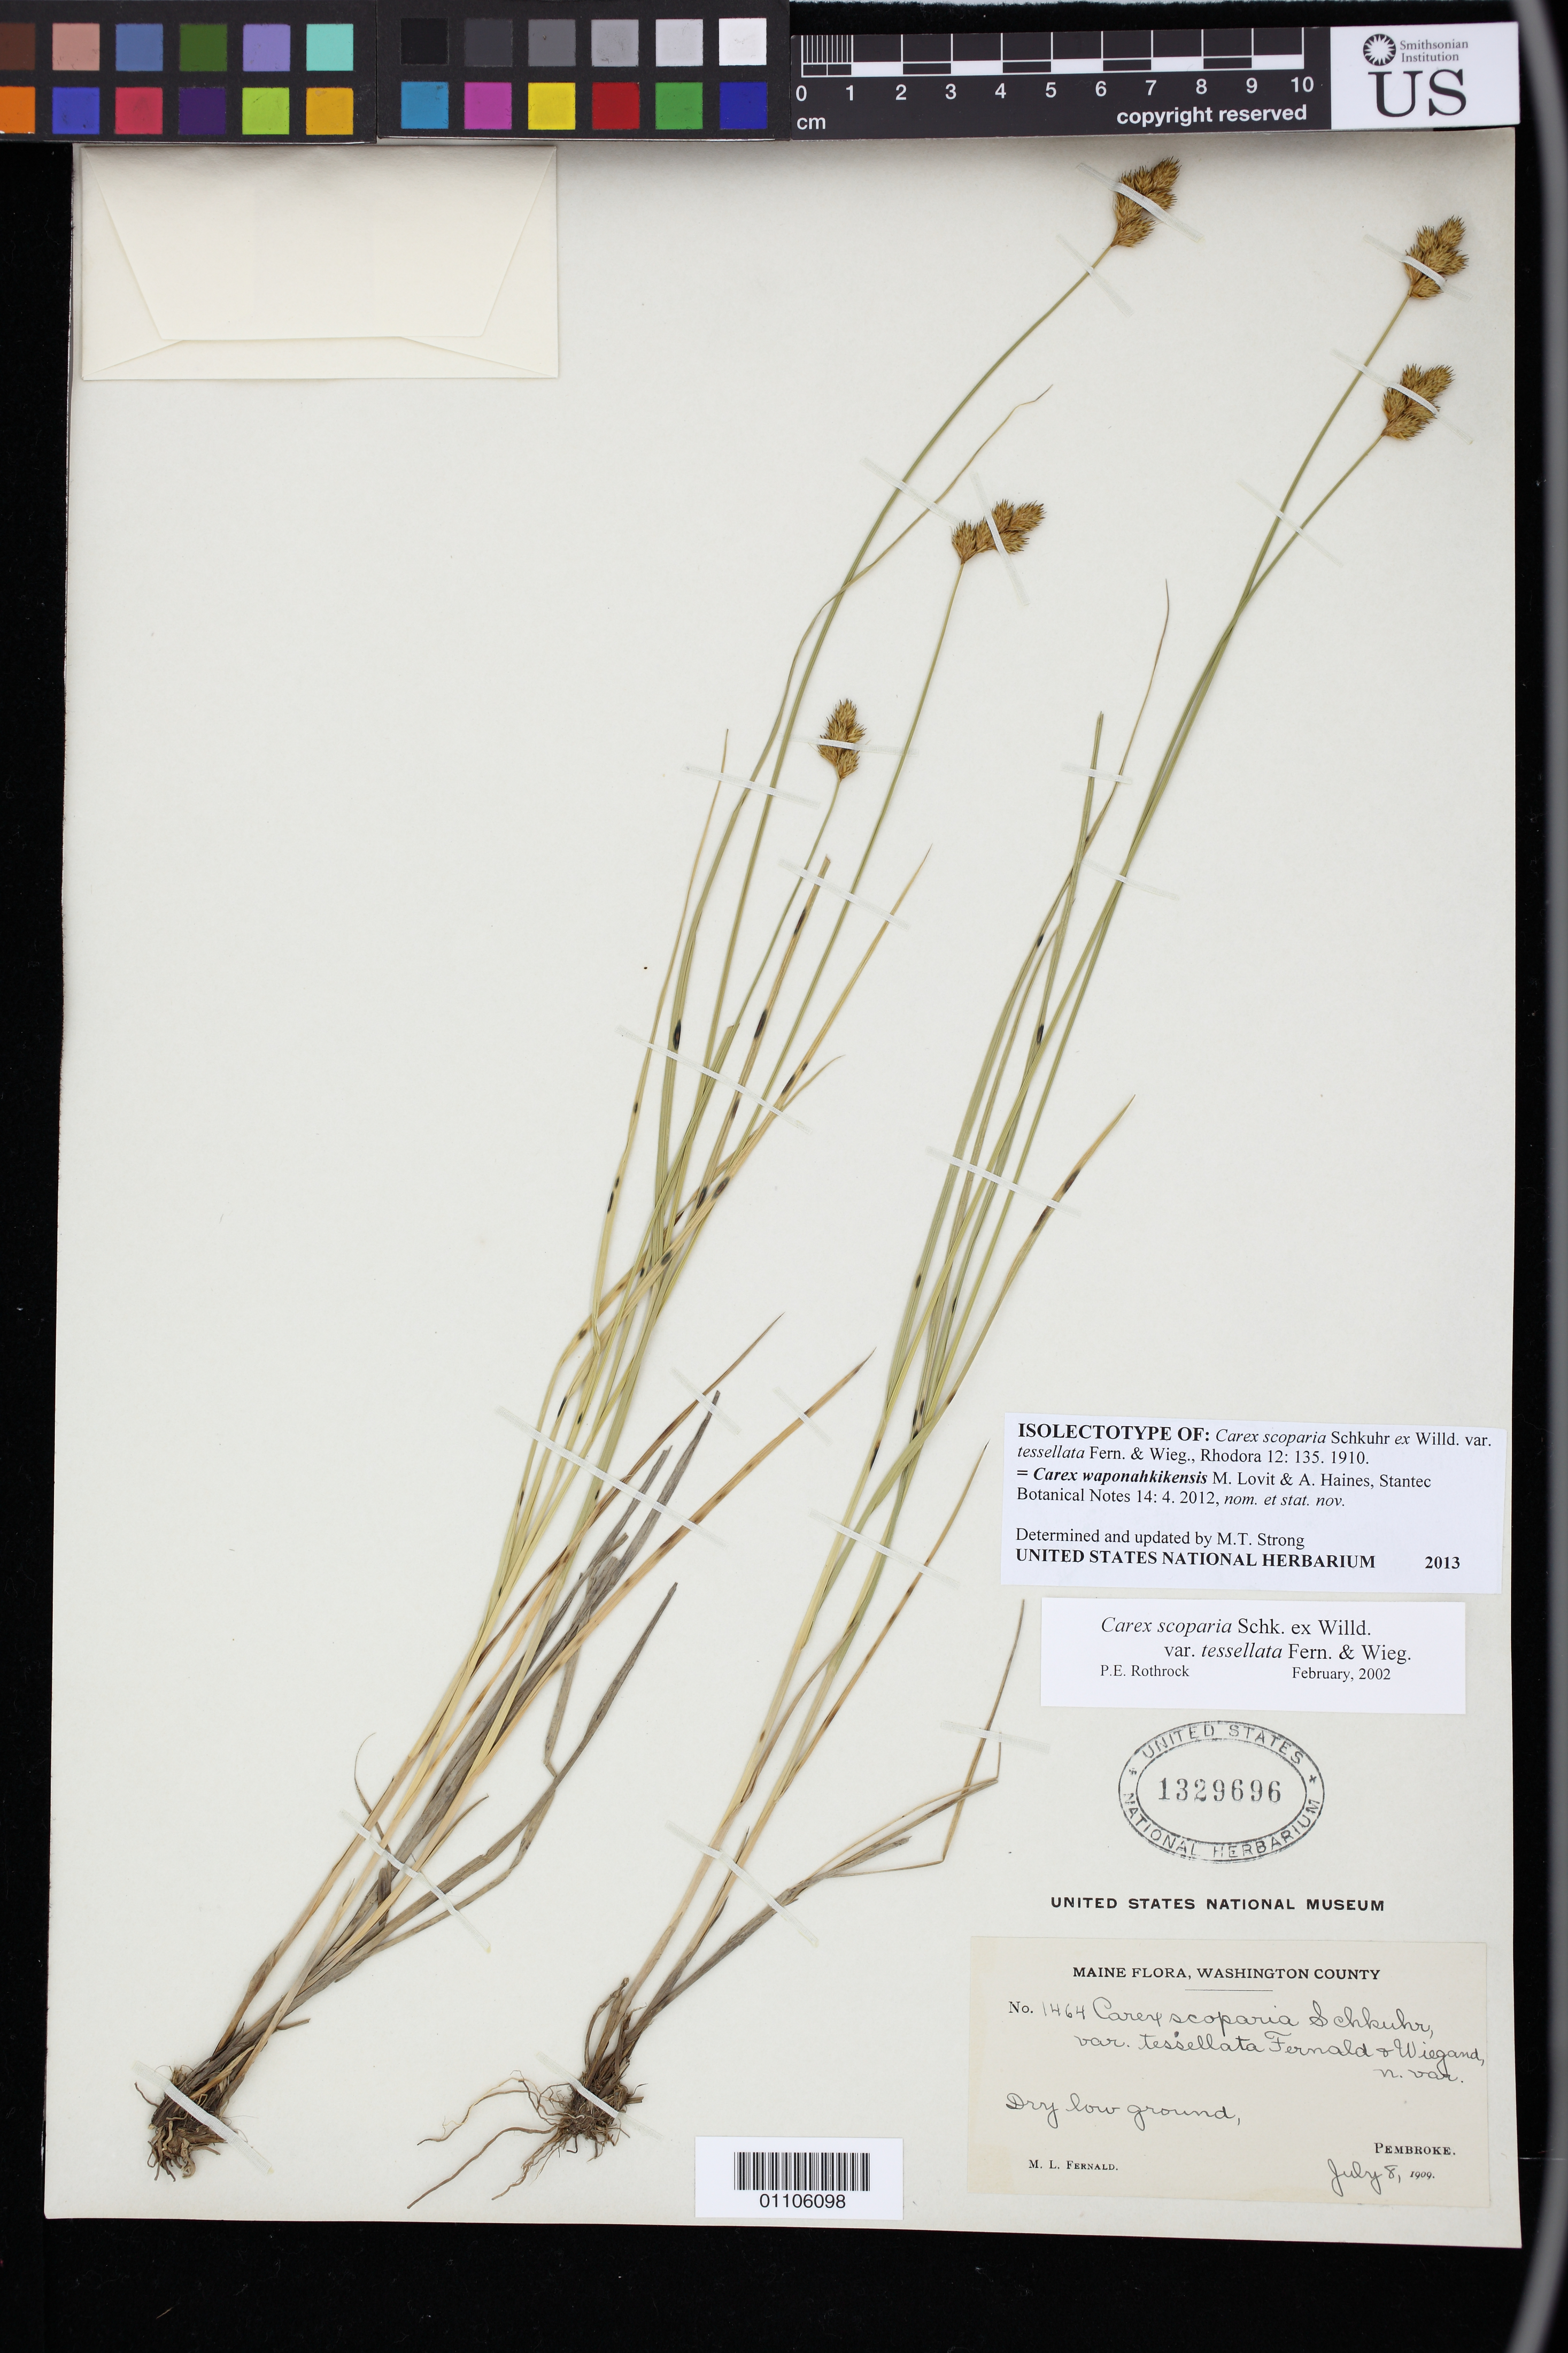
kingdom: Plantae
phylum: Tracheophyta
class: Liliopsida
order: Poales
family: Cyperaceae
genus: Carex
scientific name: Carex scoparia var. tessellata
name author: Fernald & Wiegand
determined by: Rothrock, P. E.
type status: Isolectotype; Syntype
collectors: M. L. Fernald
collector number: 1464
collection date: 1909-07-08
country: United States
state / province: Maine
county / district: Washington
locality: Pembroke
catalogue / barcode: US 1329696